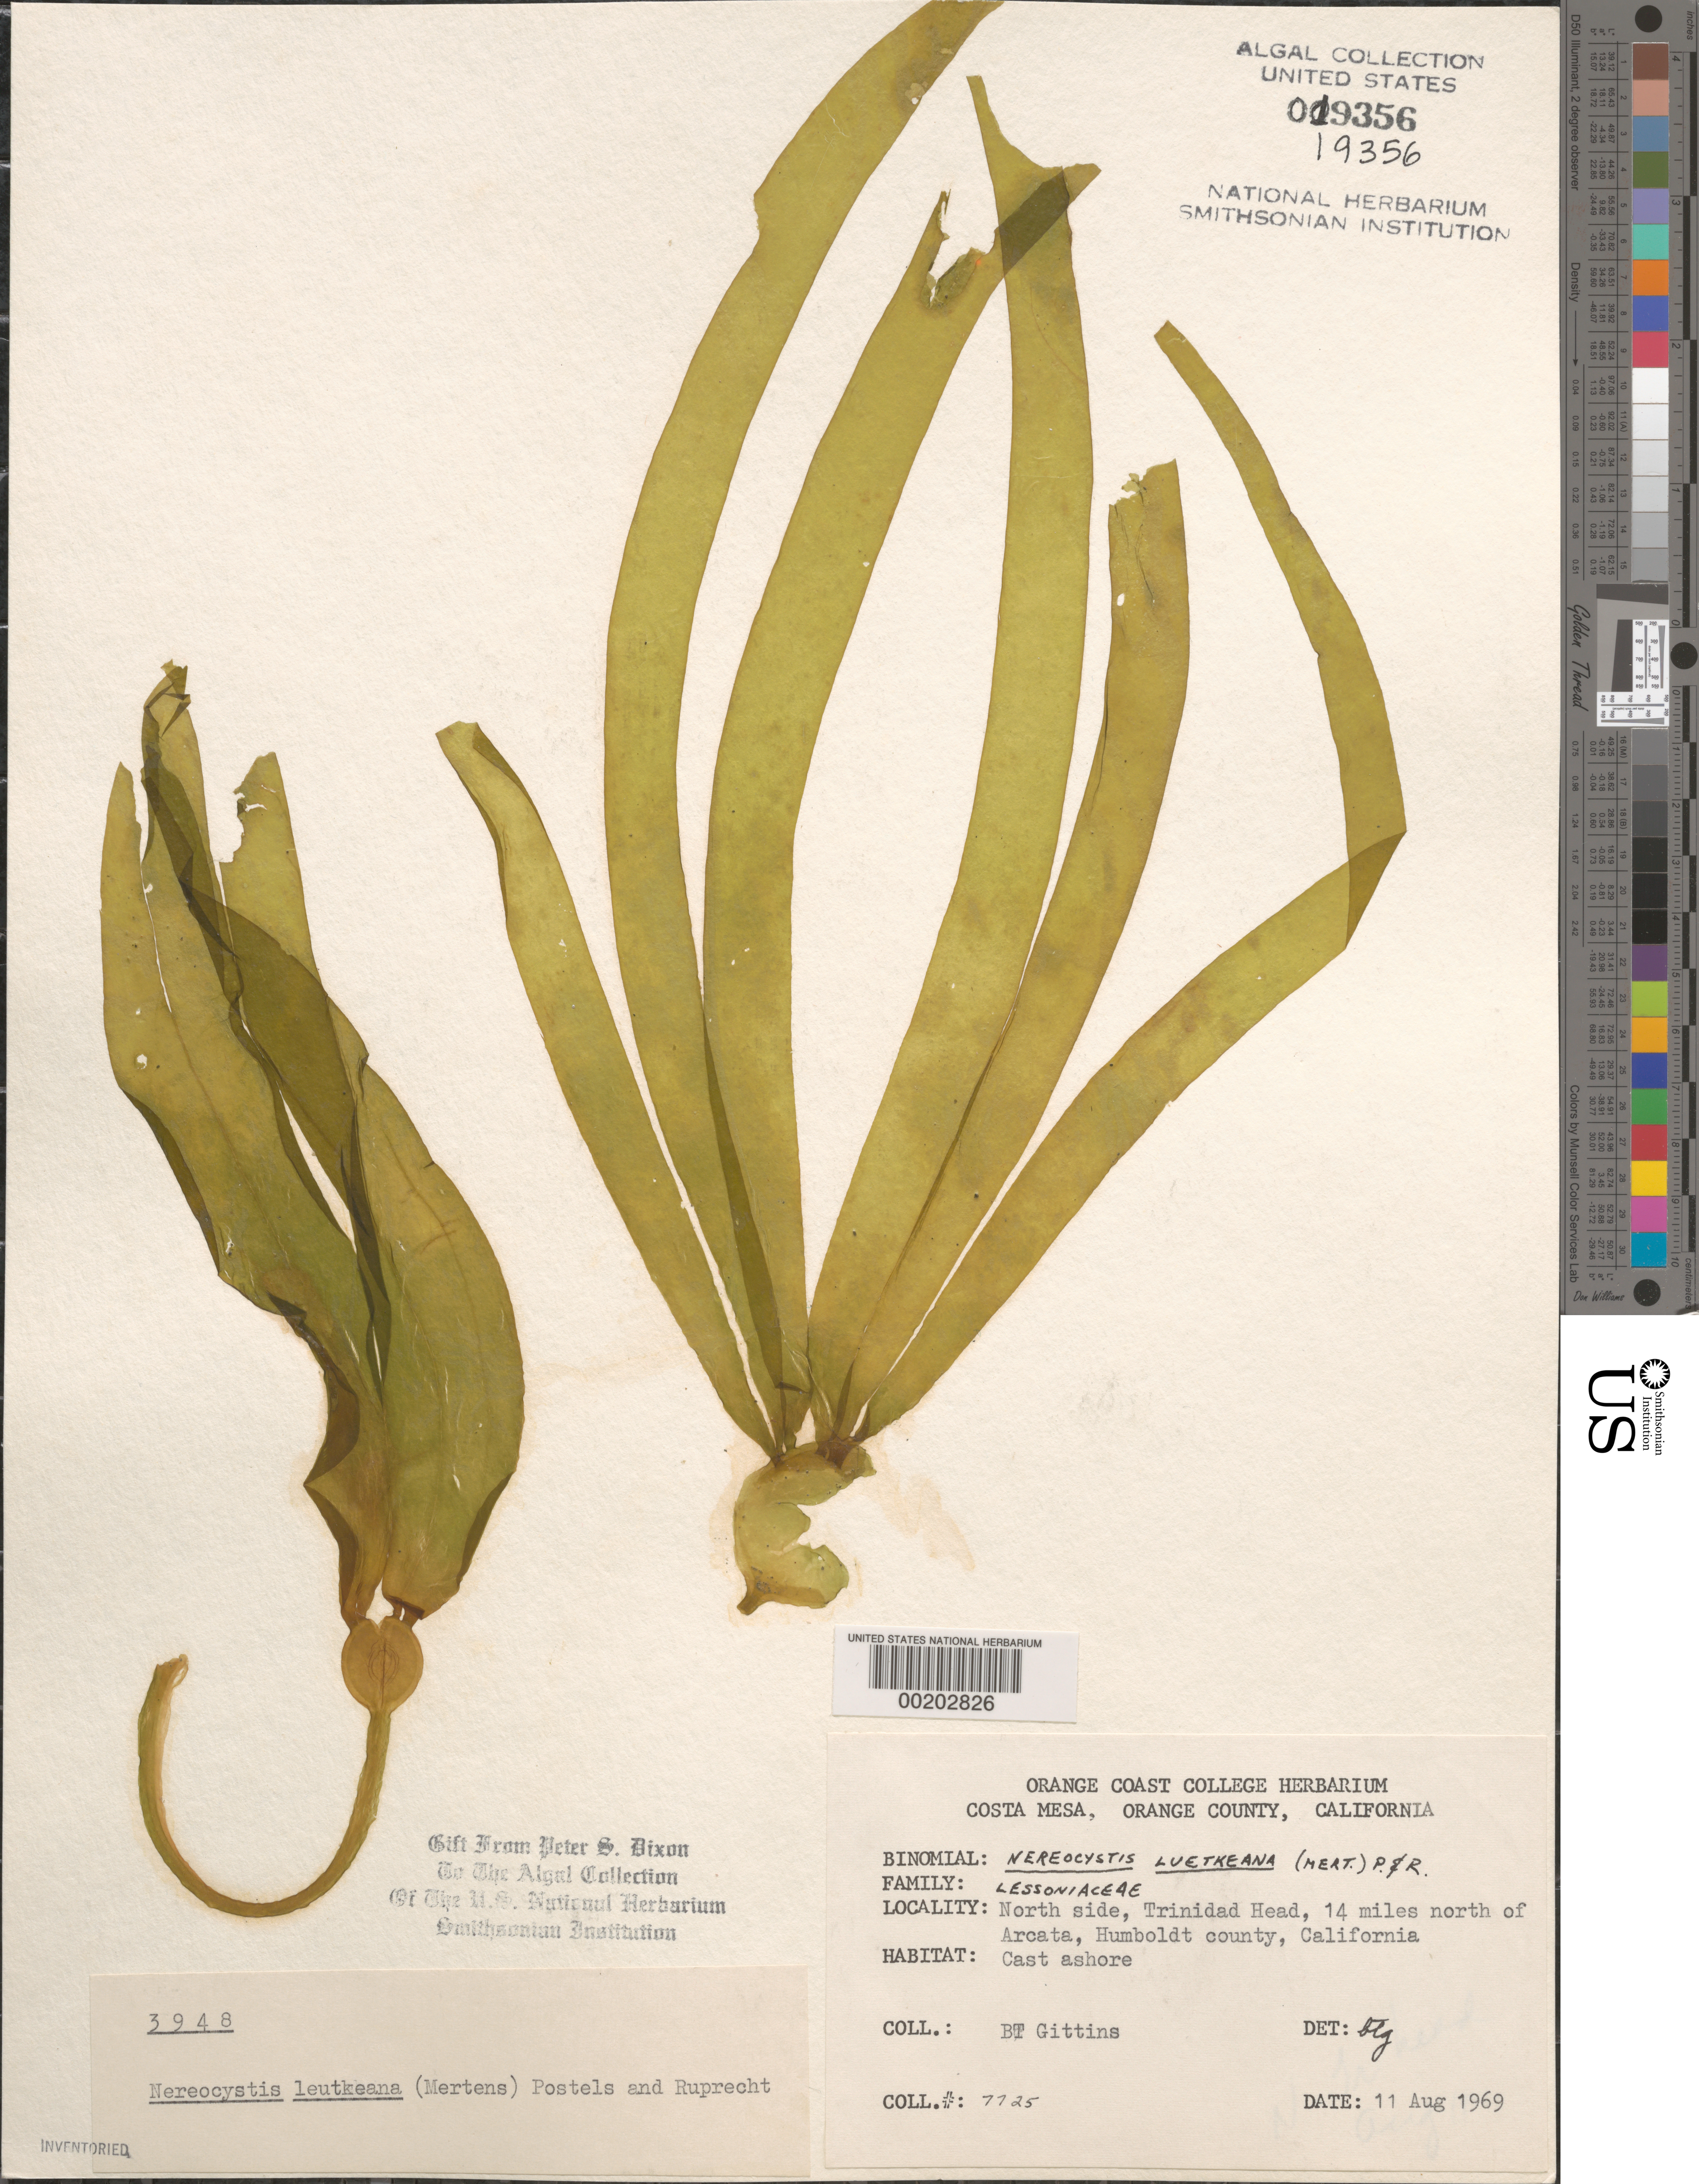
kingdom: Chromista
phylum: Ochrophyta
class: Phaeophyceae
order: Laminariales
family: Laminariaceae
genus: Nereocystis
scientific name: Nereocystis luetkeana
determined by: Gittins, B. T.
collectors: B. Gittins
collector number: BTG 7725 & PSD 3948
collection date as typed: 11 Aug 1969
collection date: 1969-08-11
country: United States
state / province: California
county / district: Humboldt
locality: Trinidad Head, 14 miles north of Arcata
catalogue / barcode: US 19356